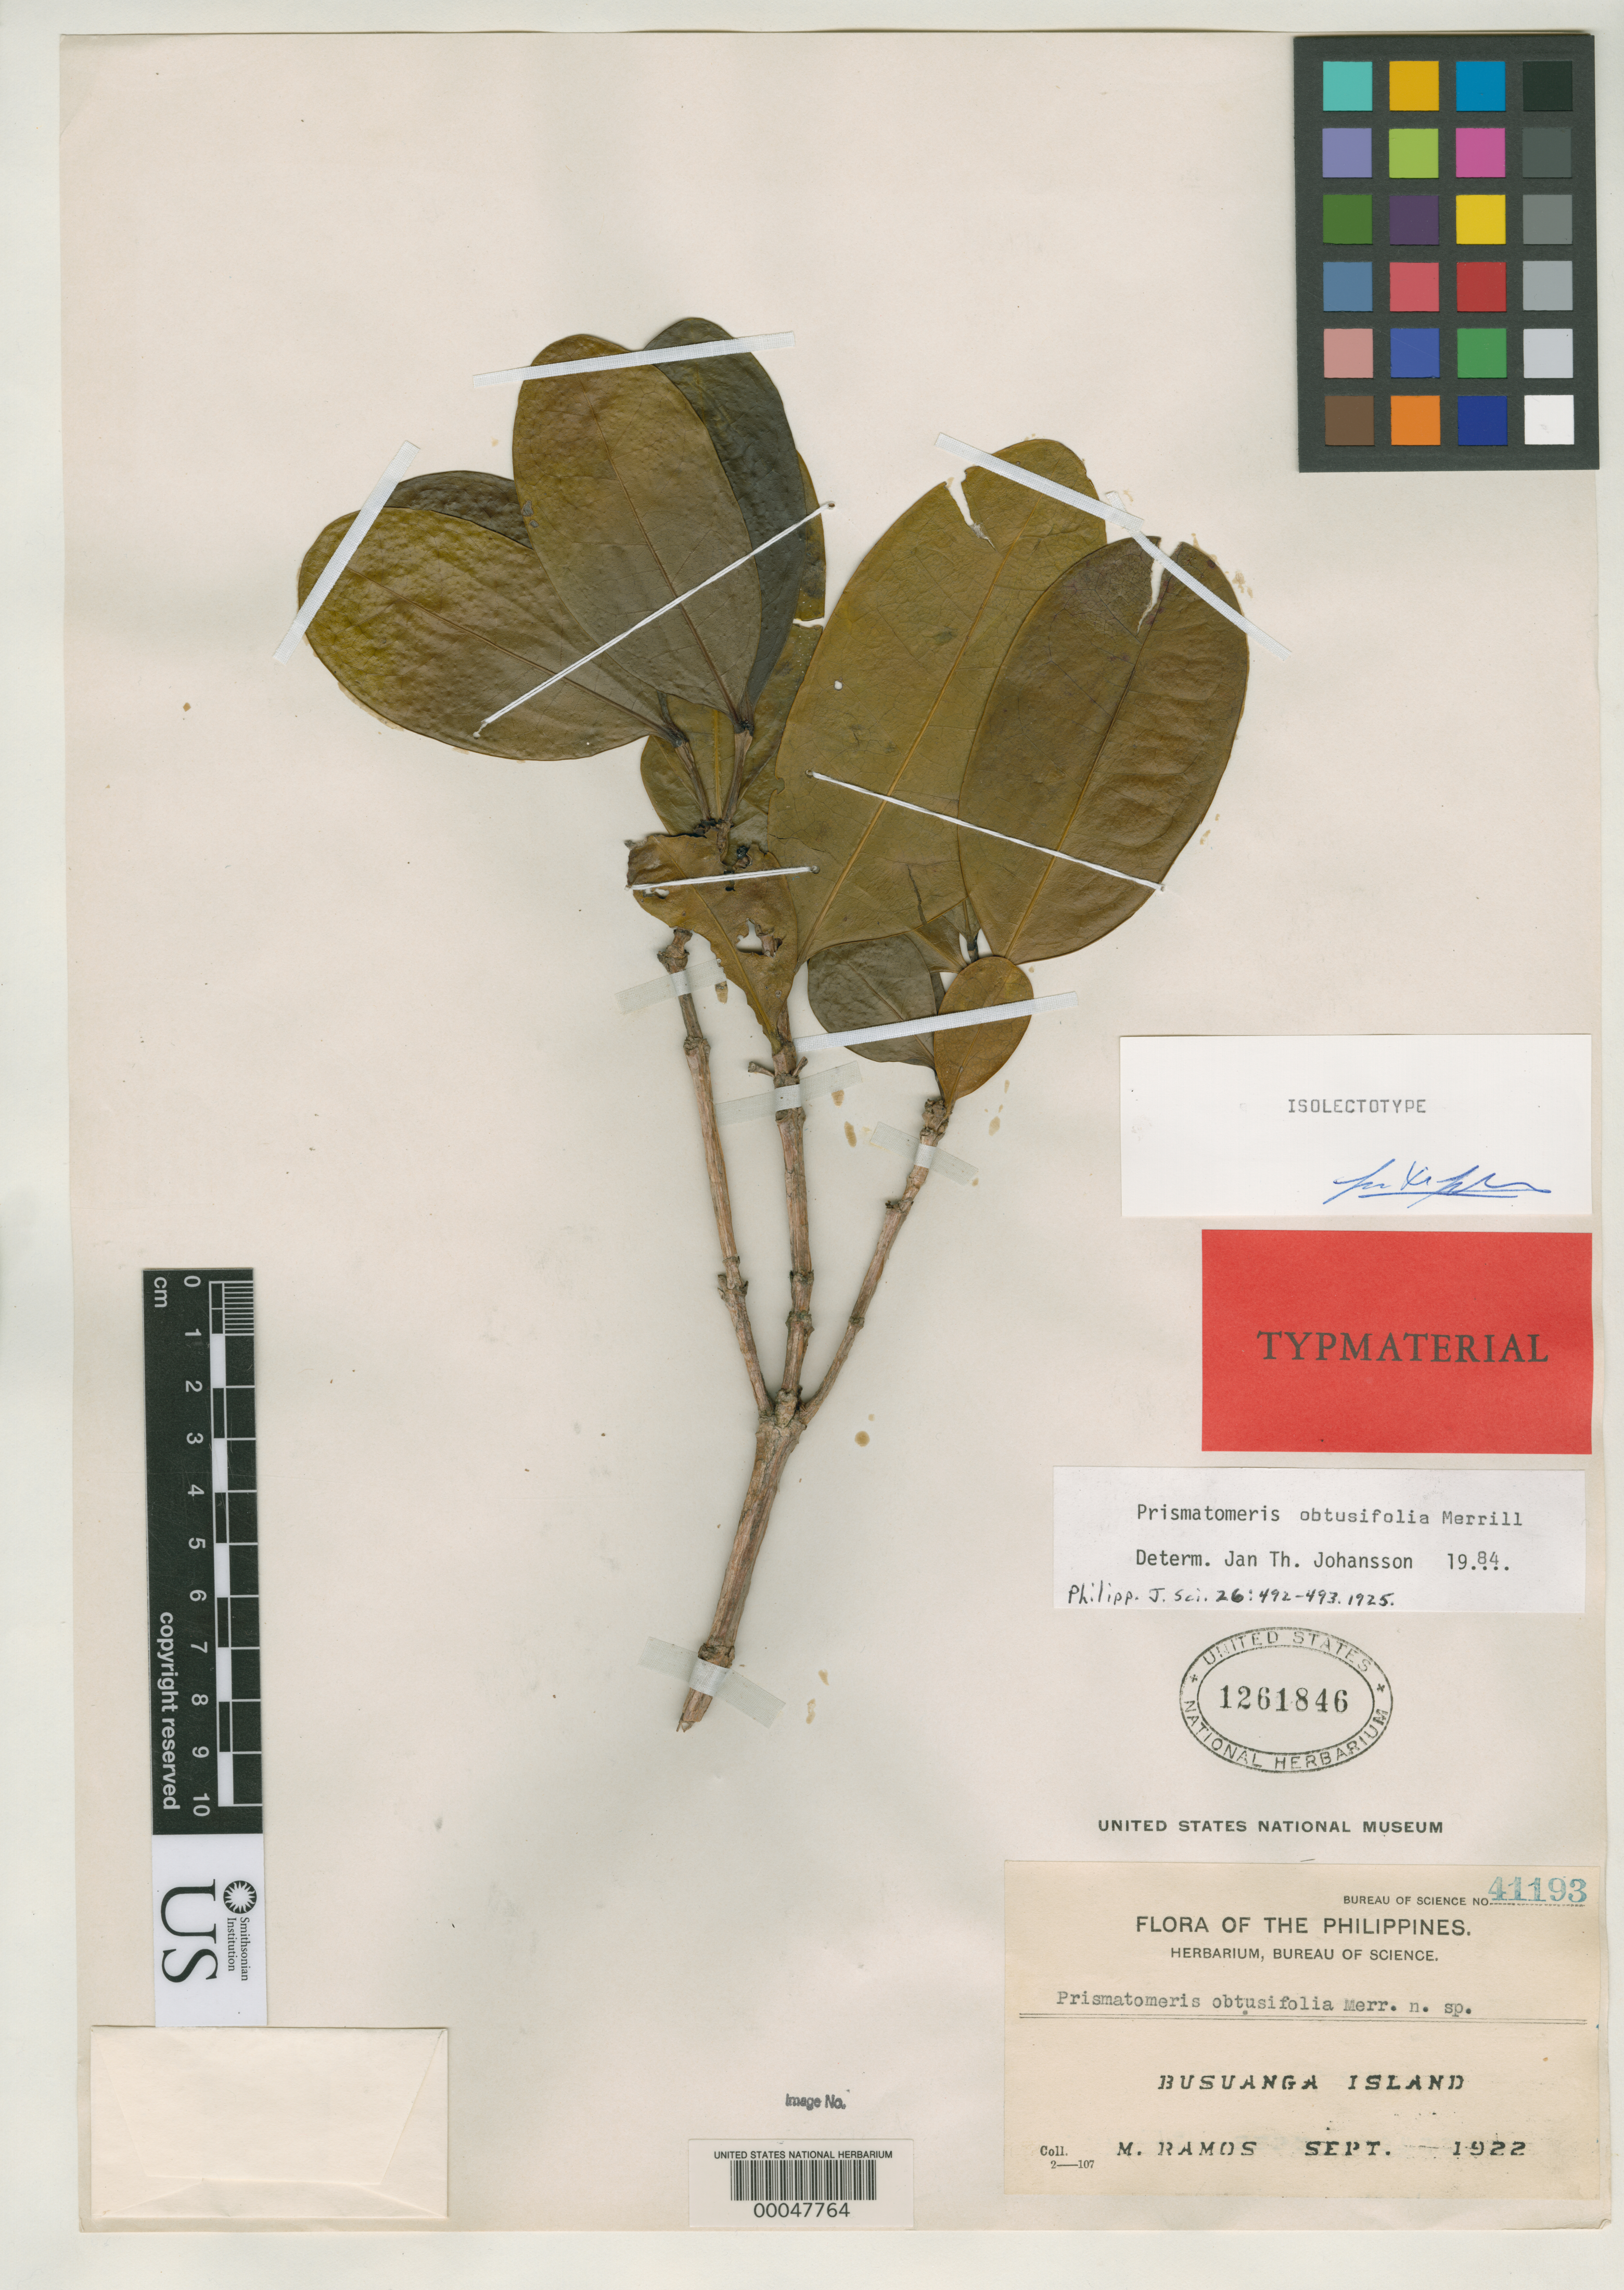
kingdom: Plantae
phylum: Tracheophyta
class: Magnoliopsida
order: Gentianales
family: Rubiaceae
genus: Prismatomeris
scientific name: Prismatomeris obtusifolia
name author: Merr.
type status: Isolectotype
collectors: M. Ramos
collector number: Bur. Sci. 41193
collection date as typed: Sep 1922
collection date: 1922-09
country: Philippines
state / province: Mimaropa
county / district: Palawan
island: Busuanga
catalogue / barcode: US 1261846